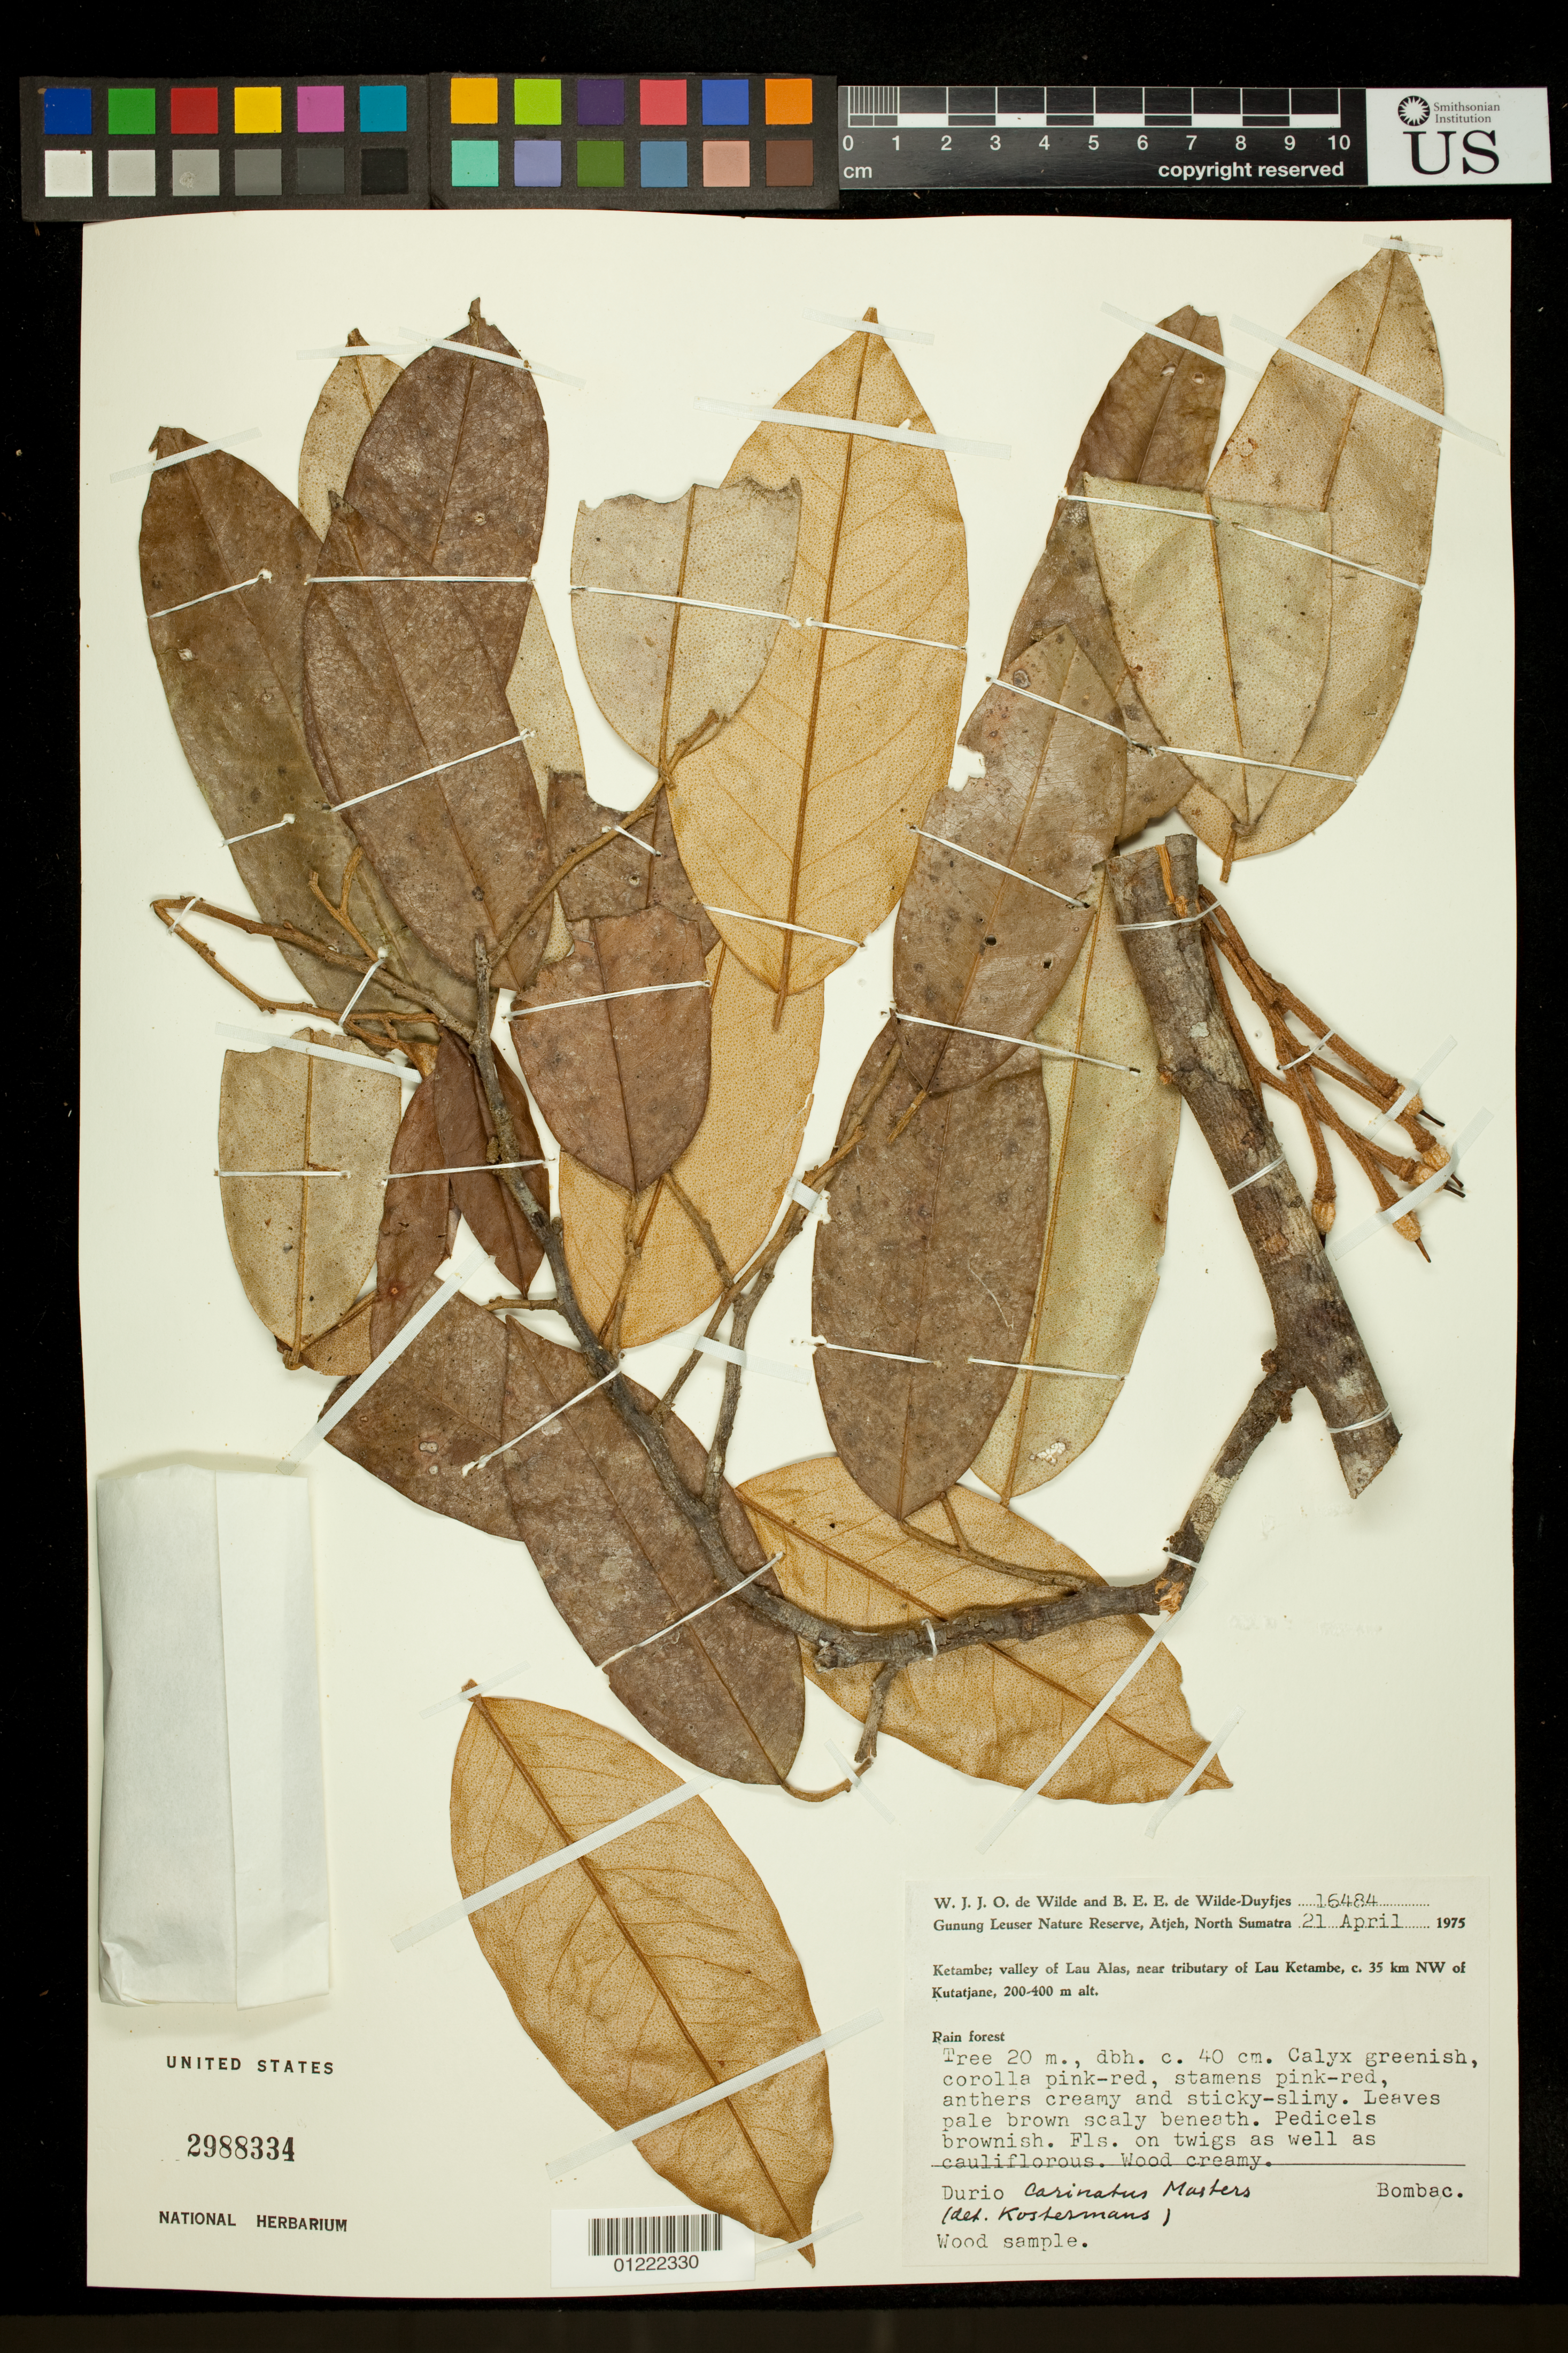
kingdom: Plantae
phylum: Tracheophyta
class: Magnoliopsida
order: Malvales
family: Malvaceae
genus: Durio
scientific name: Durio carinatus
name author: Mast.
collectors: W. J. de Wilde & B. E. de Wilde-Duyfjes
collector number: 16484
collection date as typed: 4/21/1975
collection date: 1975-04-21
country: Indonesia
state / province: Sumatra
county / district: Aceh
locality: Gunung Leuser Nature Reserve, Atje, North Sumatra.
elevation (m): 200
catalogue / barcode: US 2988334